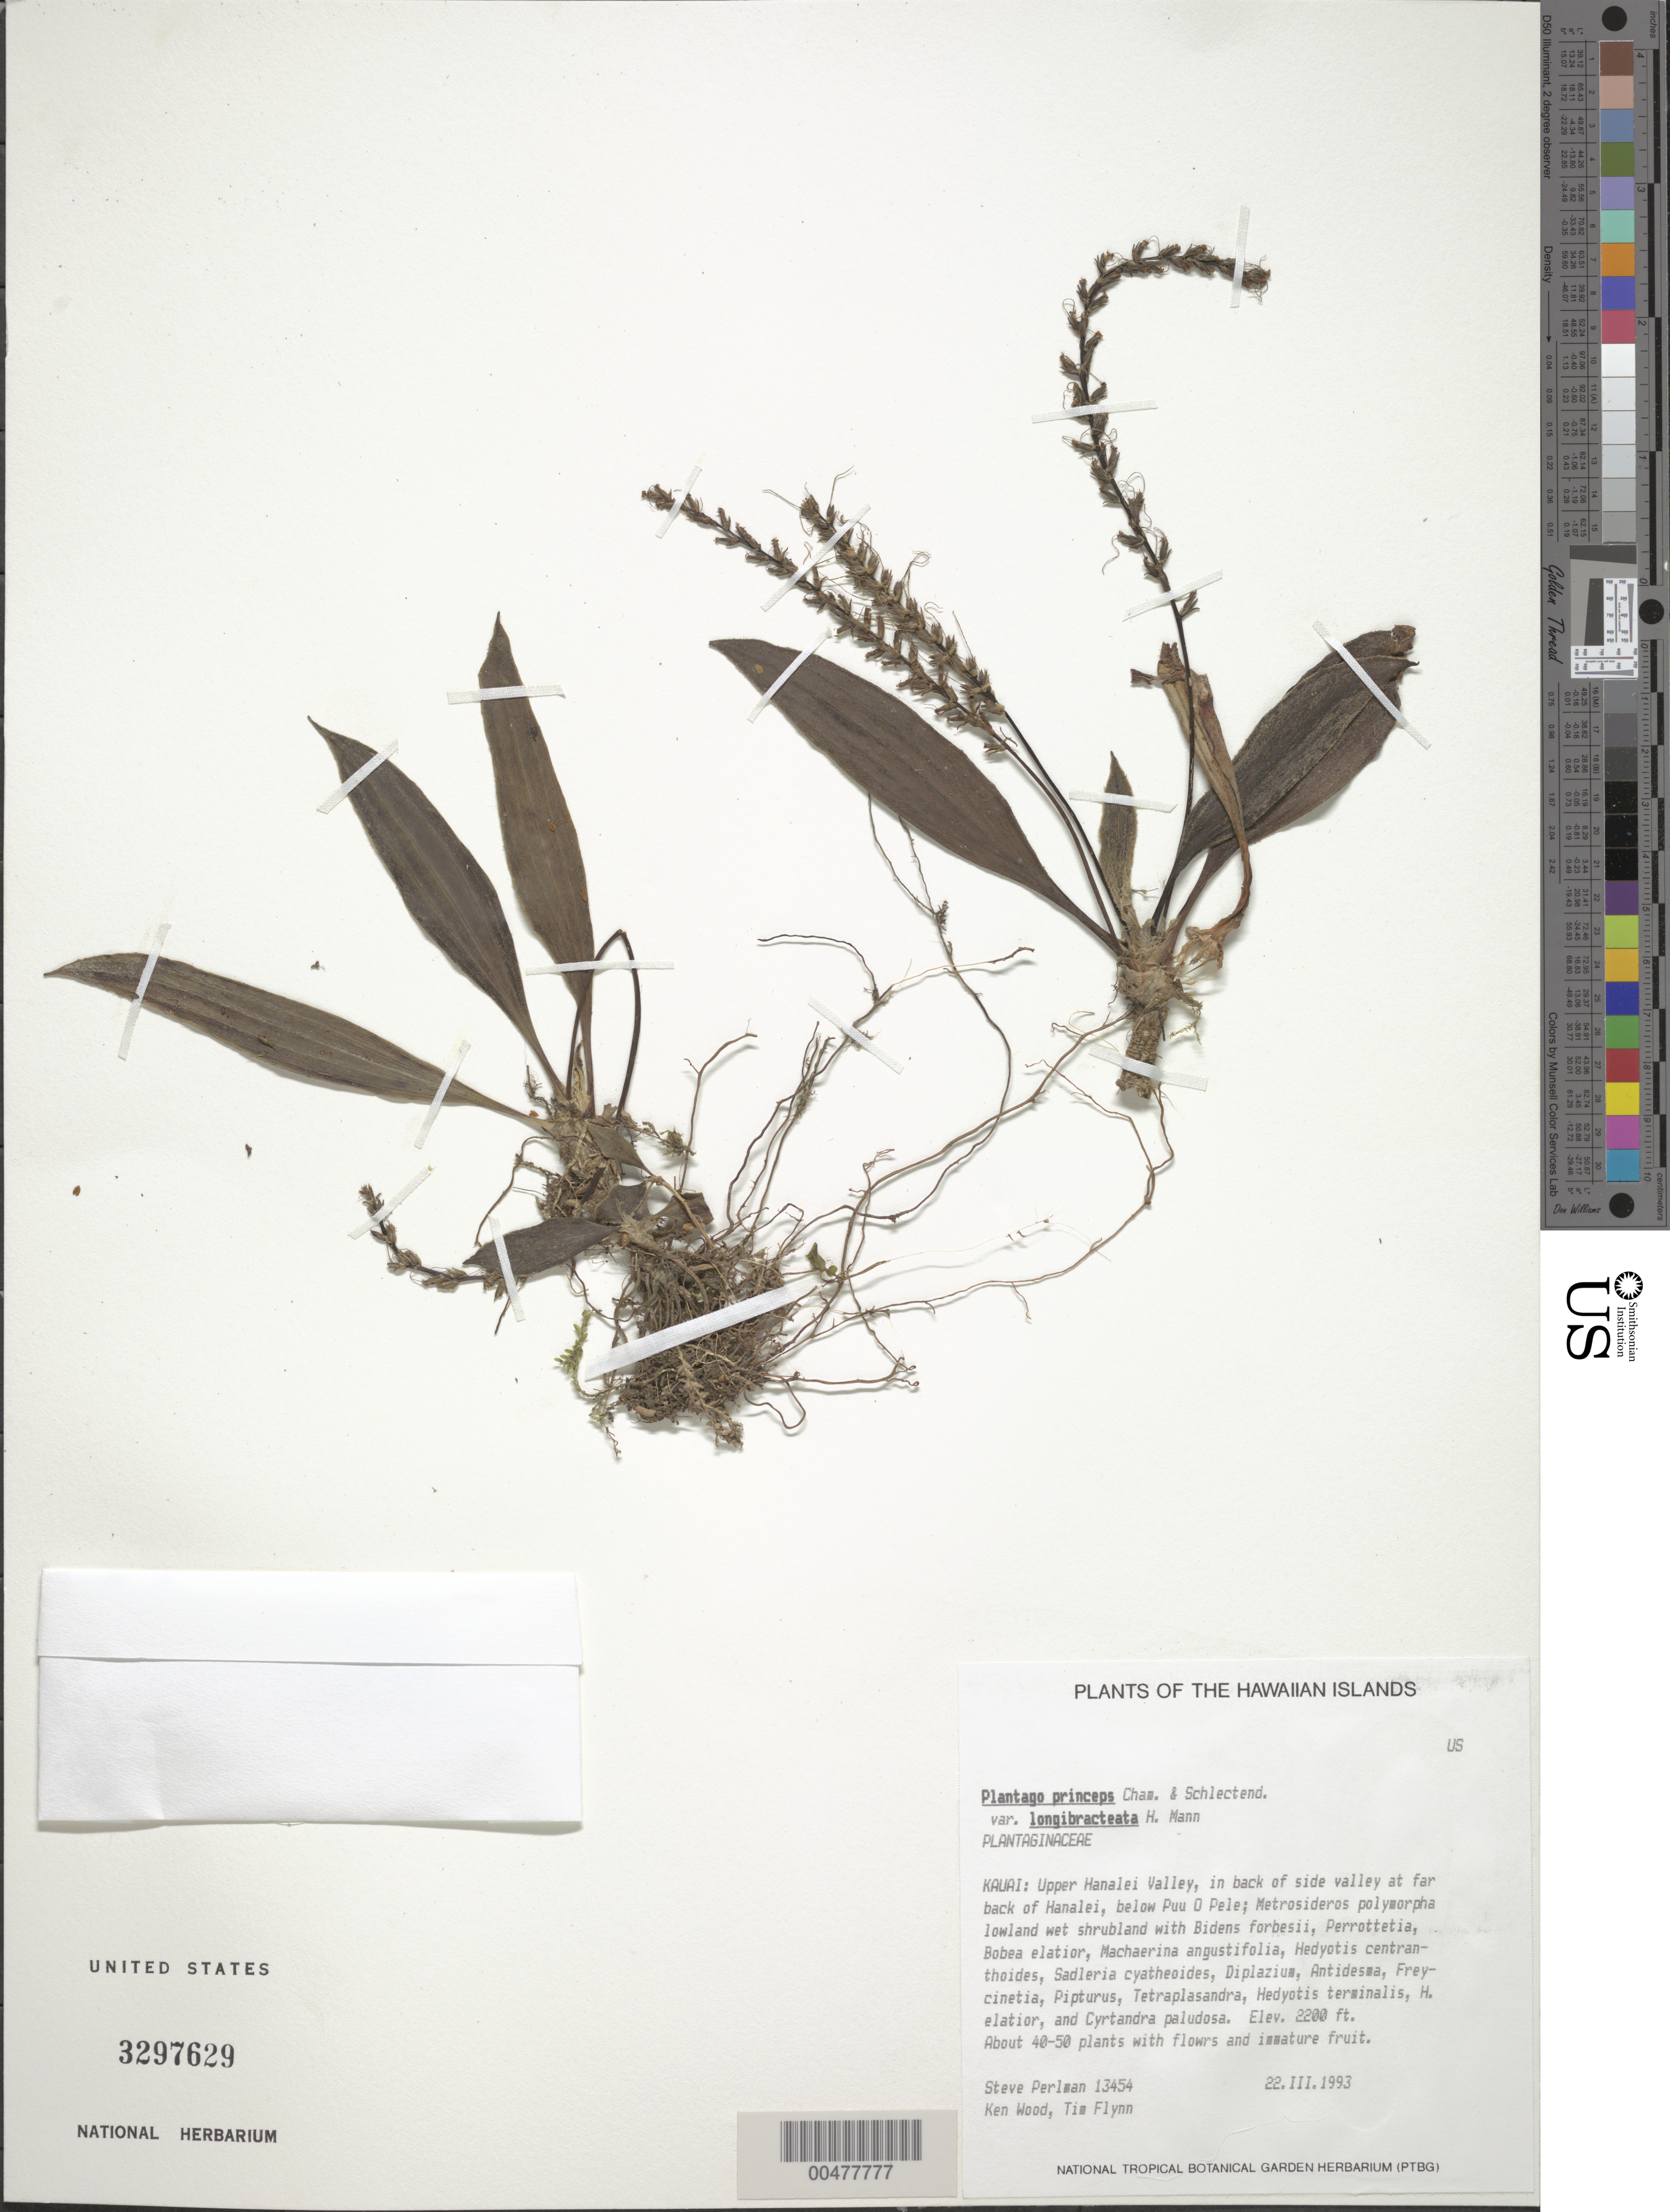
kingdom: Plantae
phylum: Tracheophyta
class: Magnoliopsida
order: Lamiales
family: Plantaginaceae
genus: Plantago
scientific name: Plantago princeps var. longibracteata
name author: H. Mann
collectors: S. P. Perlman, K. Wood & T. W. Flynn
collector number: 13454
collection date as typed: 22 Mar 1993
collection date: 1993-03-22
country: United States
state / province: Hawaii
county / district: Kauai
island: Kaua'i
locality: Upper Hanalei Valley, in back of side valley at far back of Hanalei, below Puu O Pele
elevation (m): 671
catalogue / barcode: US 3297629